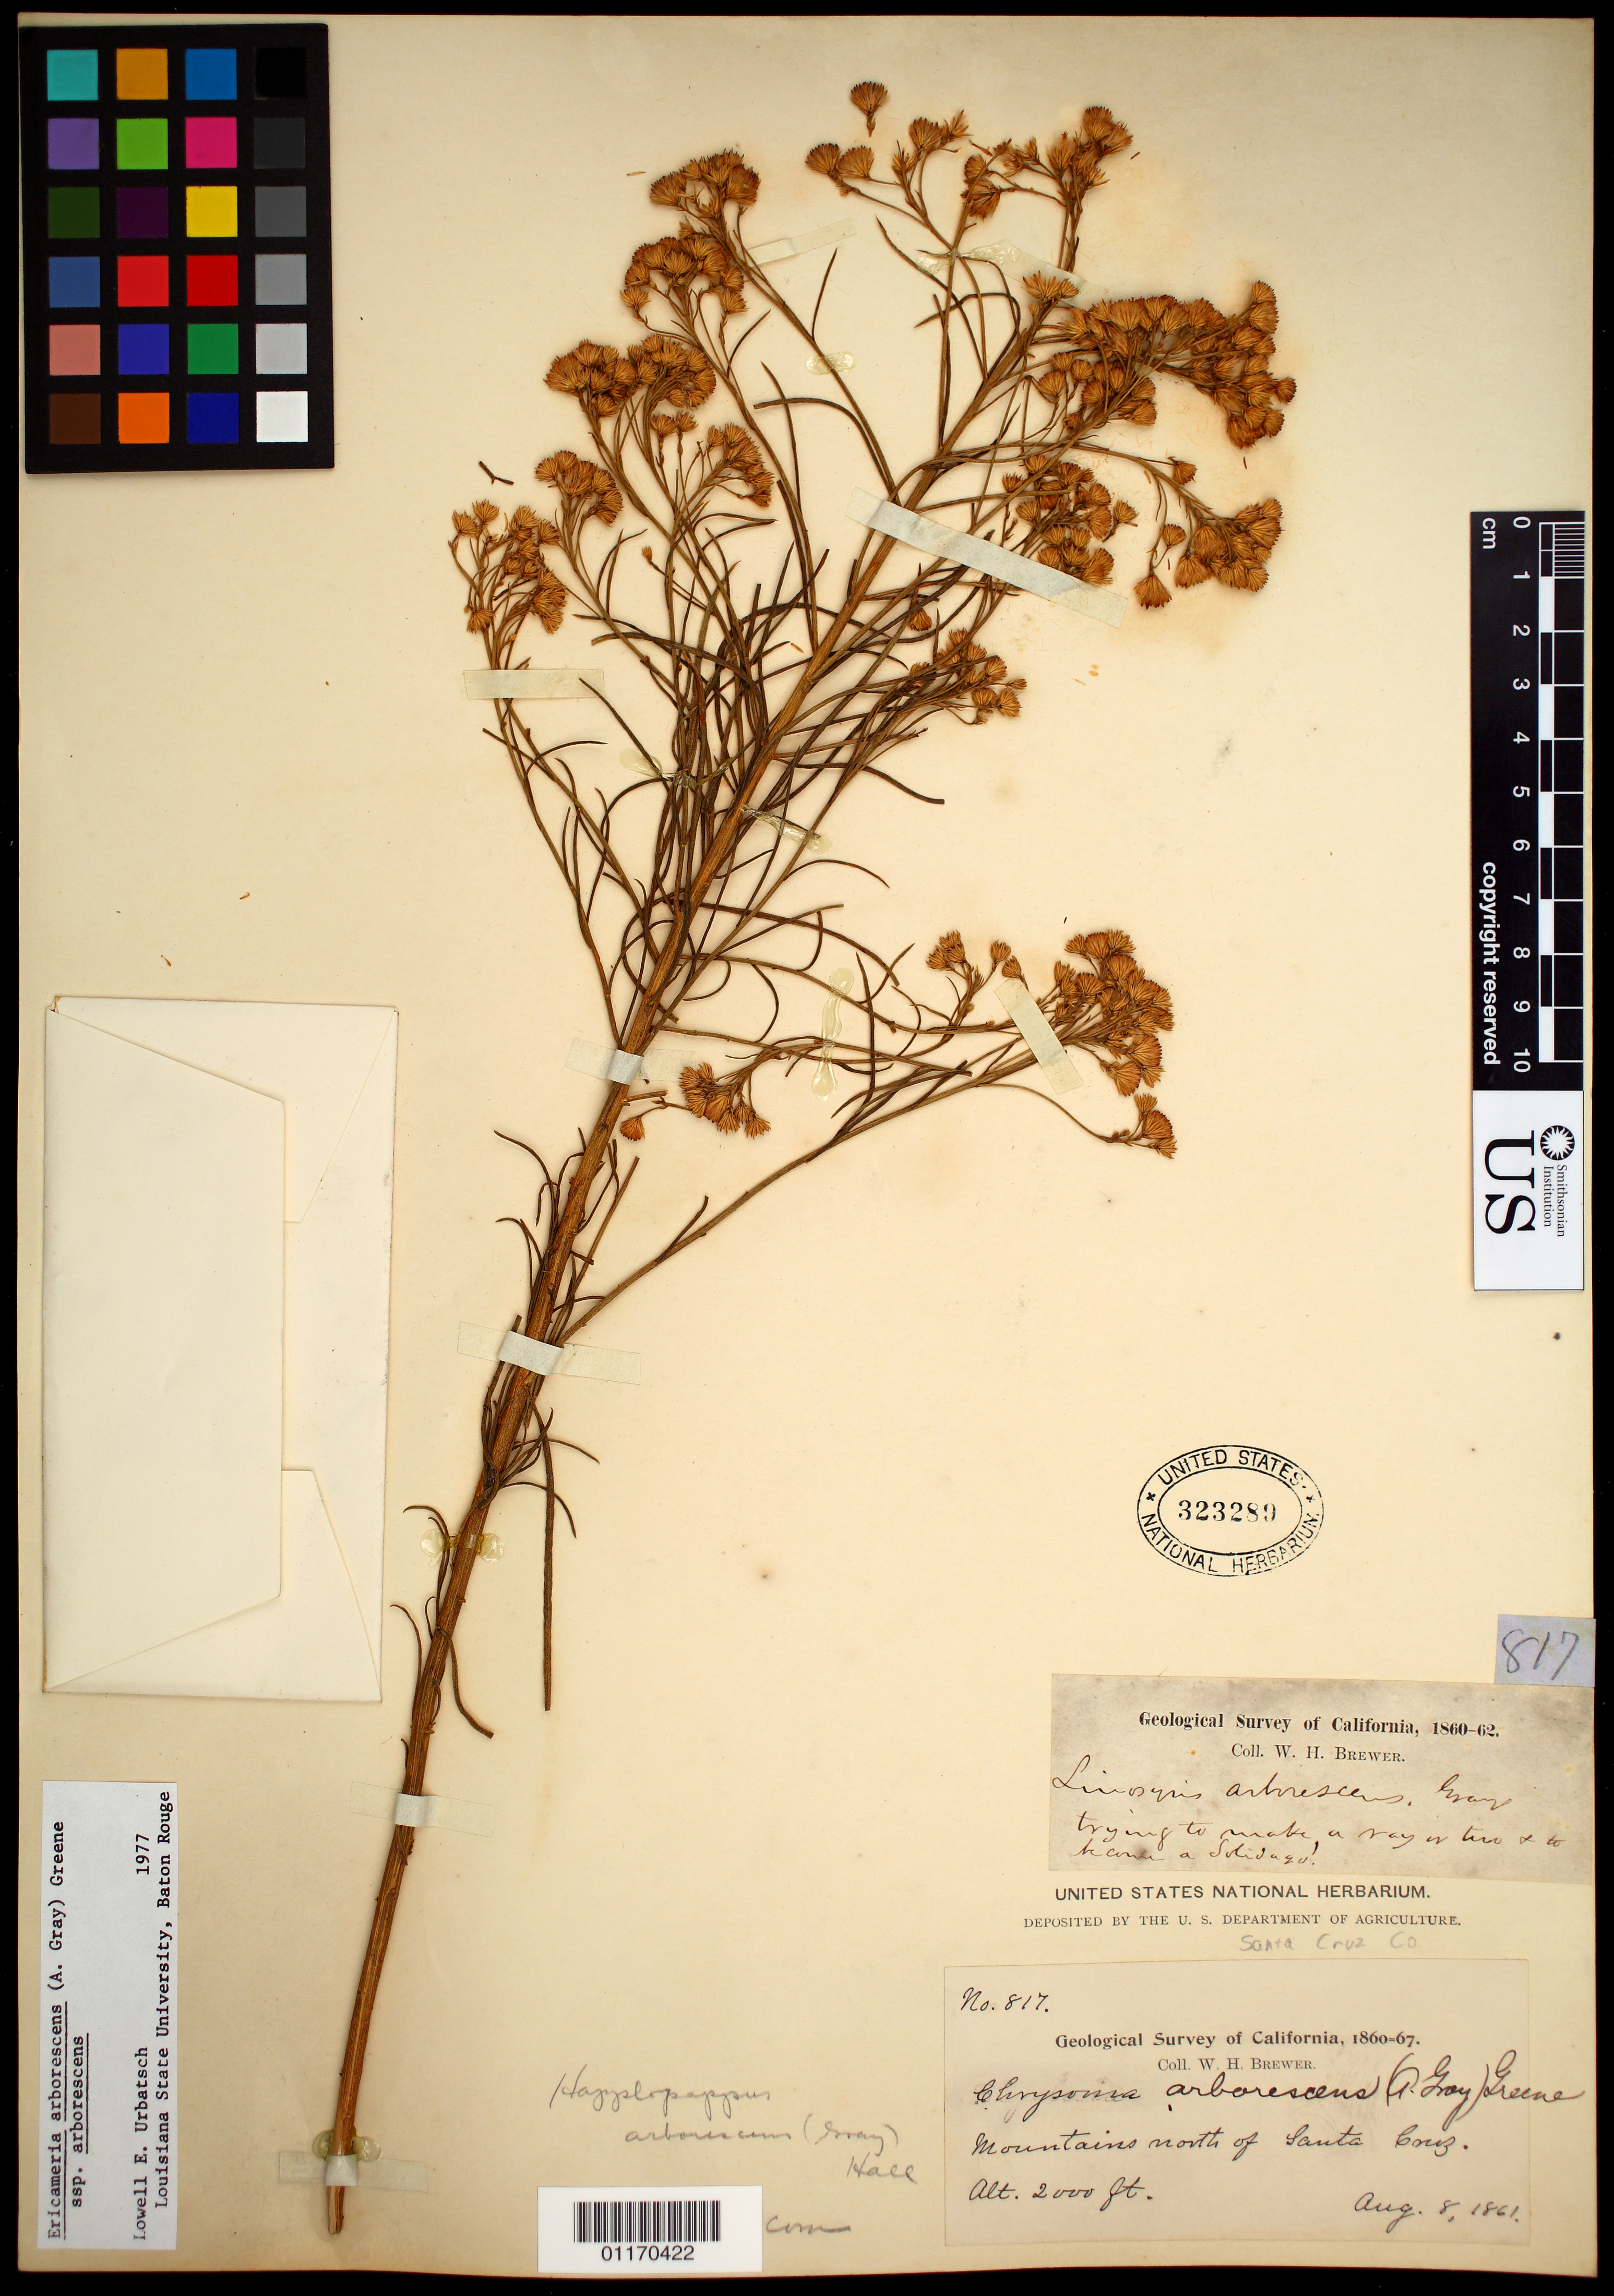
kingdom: Plantae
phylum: Tracheophyta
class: Magnoliopsida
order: Asterales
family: Asteraceae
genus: Ericameria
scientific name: Ericameria arborescens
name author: (A. Gray) Greene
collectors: W. H. Brewer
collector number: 817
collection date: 1861-08-08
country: United States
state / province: California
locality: Mountains north of Santa Cruz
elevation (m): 610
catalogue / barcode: US 323289